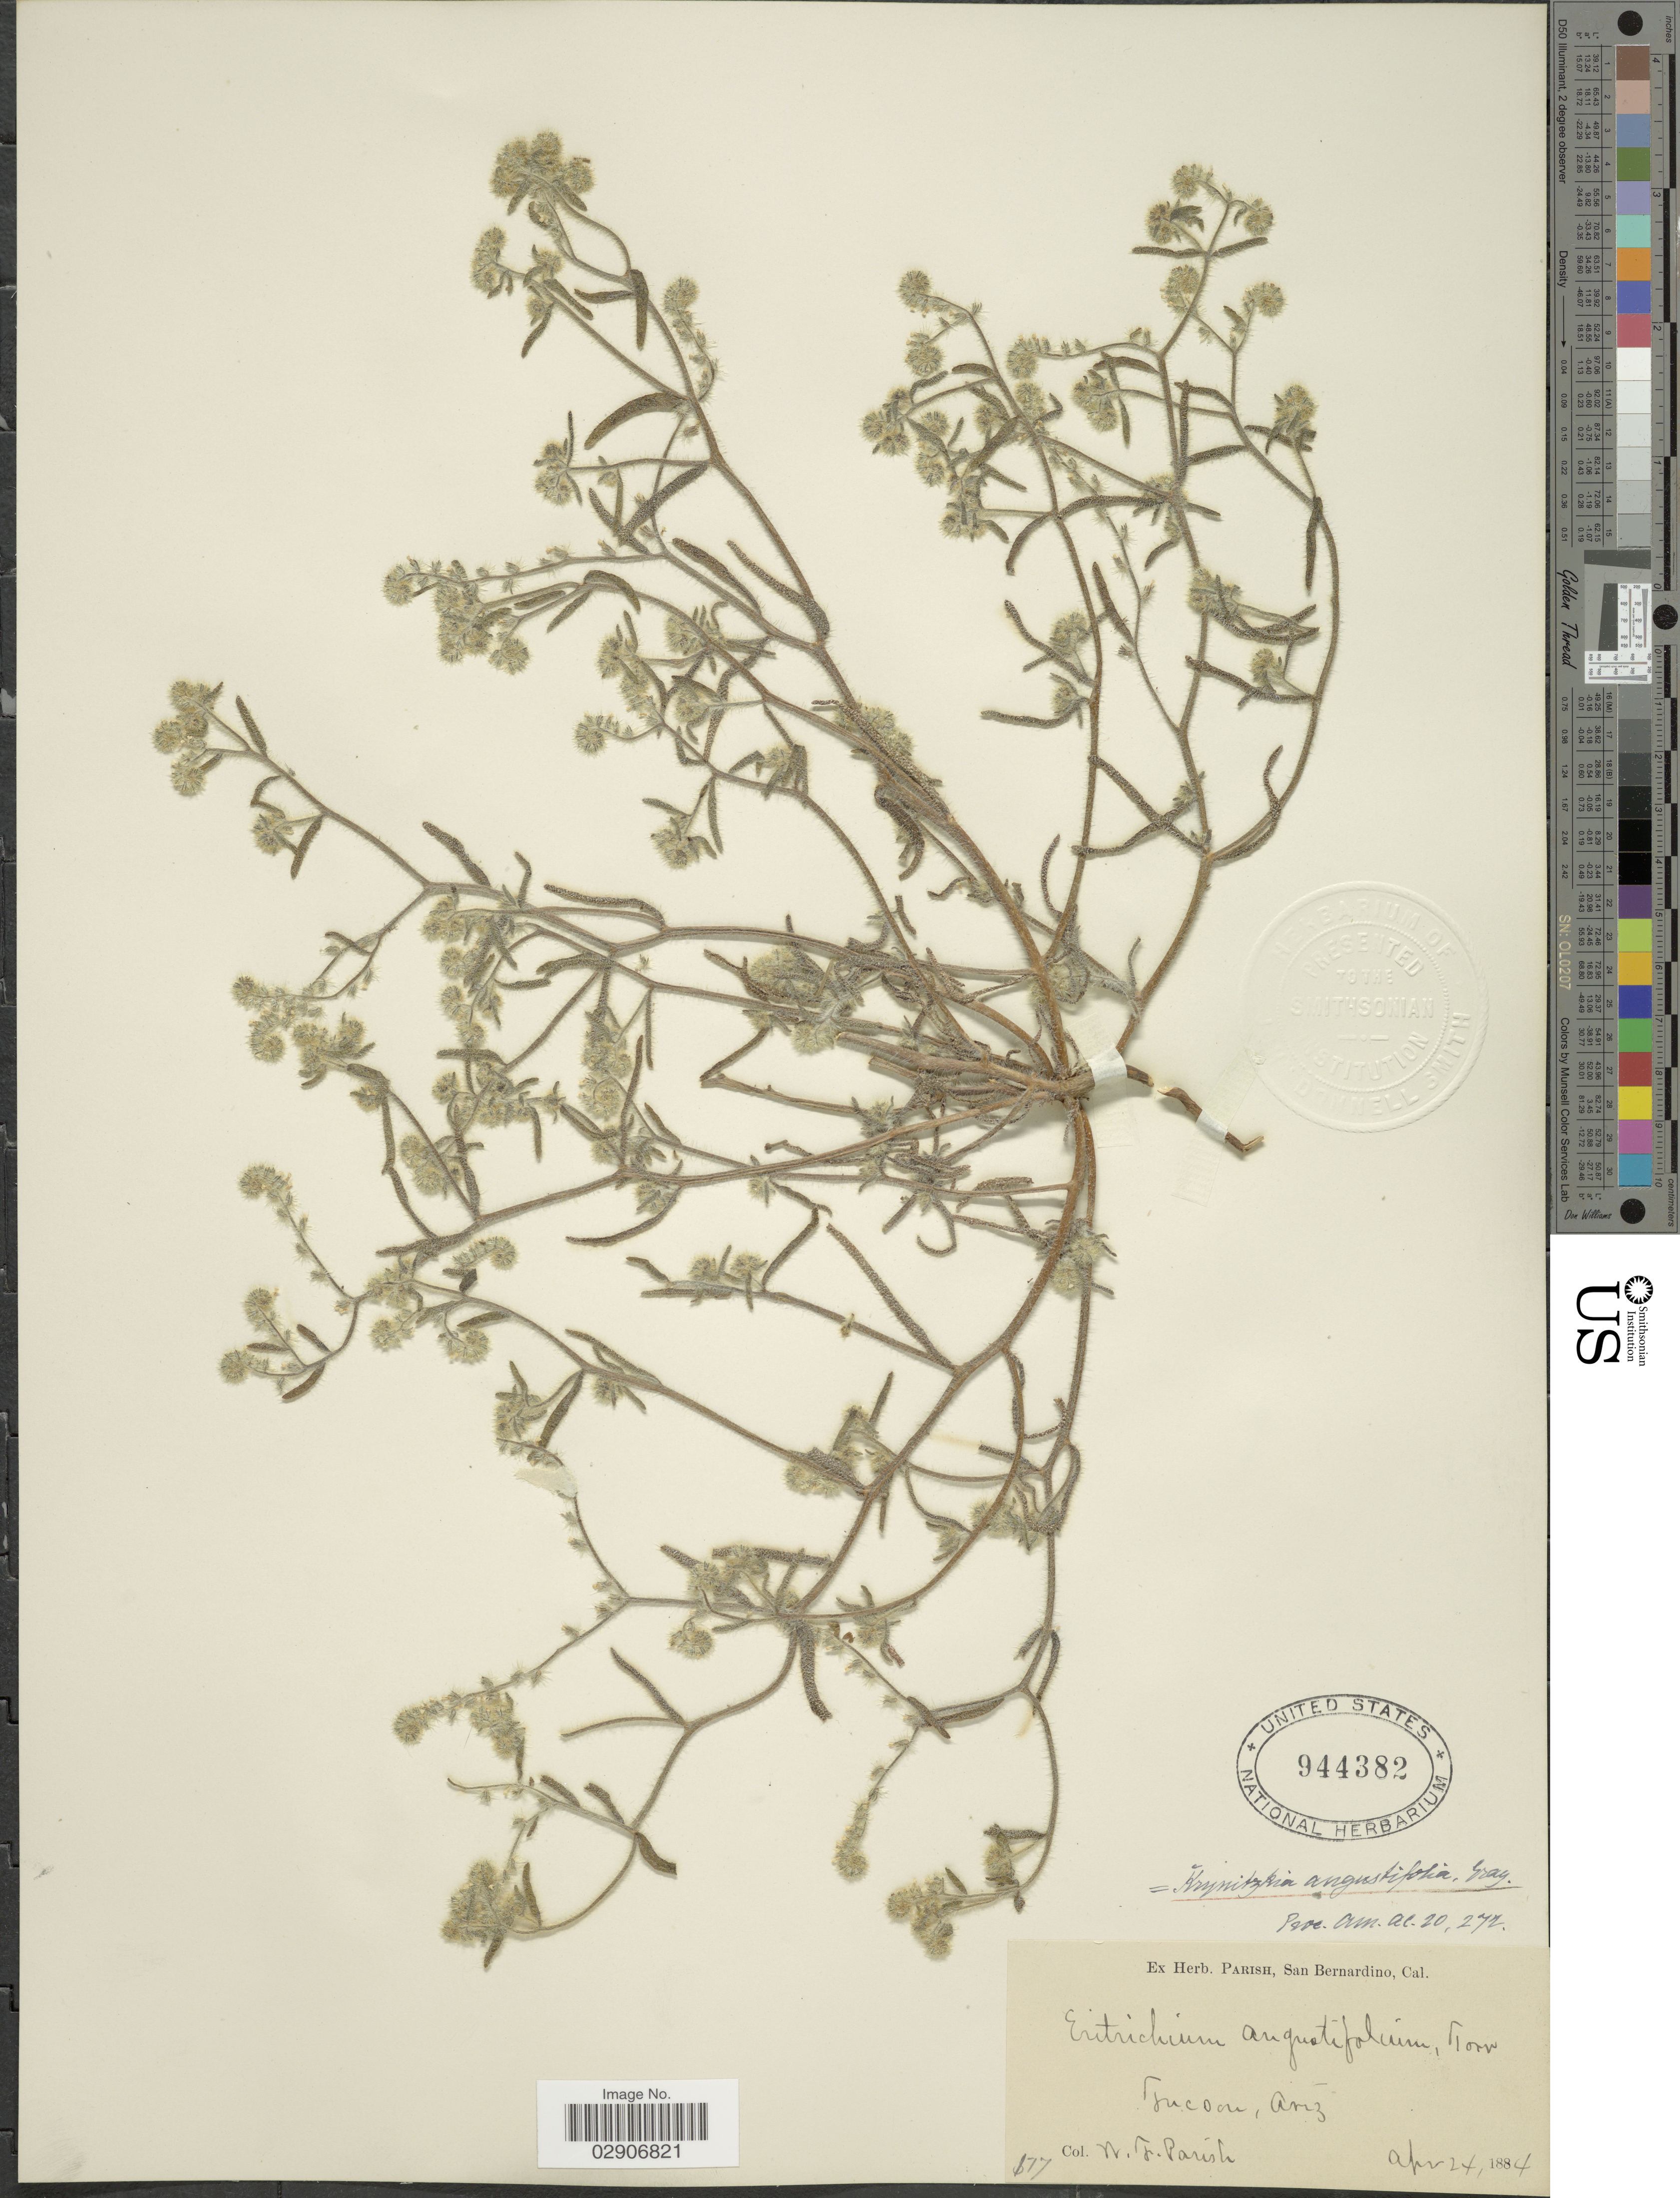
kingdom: Plantae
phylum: Tracheophyta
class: Magnoliopsida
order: Boraginales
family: Boraginaceae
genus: Cryptantha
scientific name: Cryptantha angustifolia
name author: (Torr.) Greene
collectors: W. F. Parish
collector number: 177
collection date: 1884-04-24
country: United States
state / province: Arizona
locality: Tucson.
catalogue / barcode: US 944382